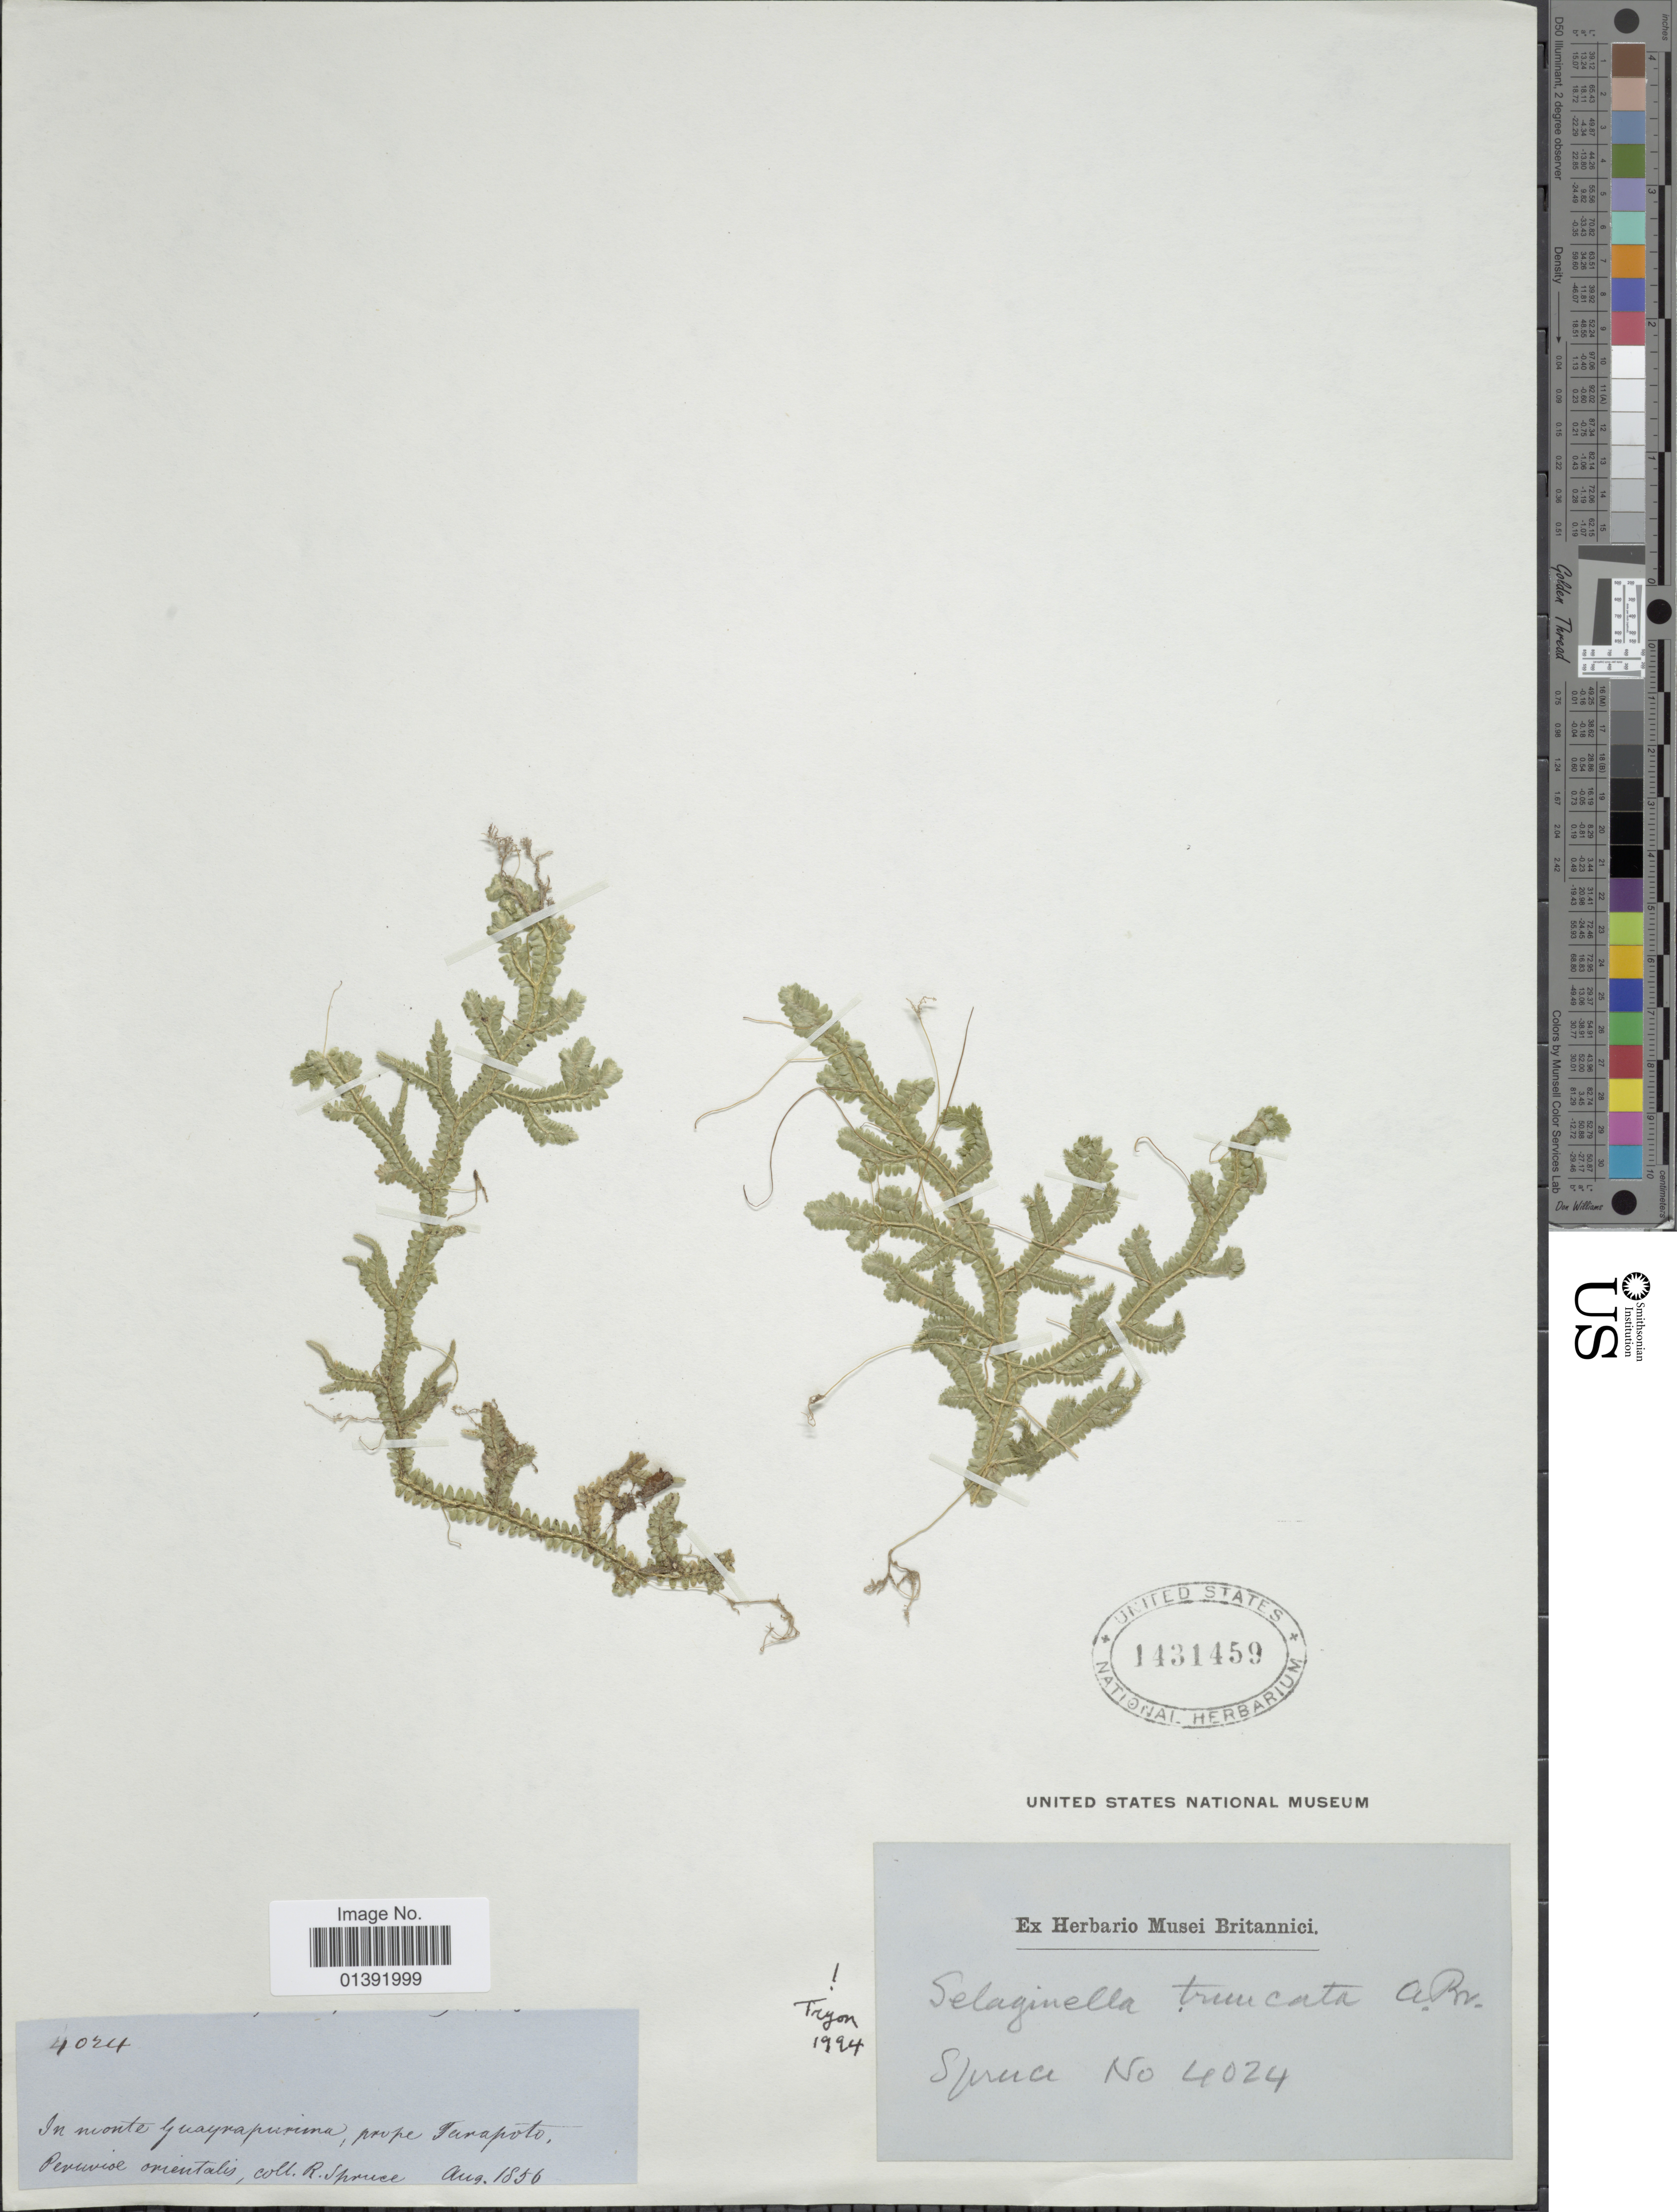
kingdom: Plantae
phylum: Tracheophyta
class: Lycopodiopsida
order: Selaginellales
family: Selaginellaceae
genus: Selaginella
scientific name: Selaginella truncata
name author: H. Karst. ex A. Braun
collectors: R. Spruce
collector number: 4024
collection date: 1856-08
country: Peru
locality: In monte Guayrapurima, prope Tarapoto, Peruviae orientalis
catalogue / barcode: US 1431459